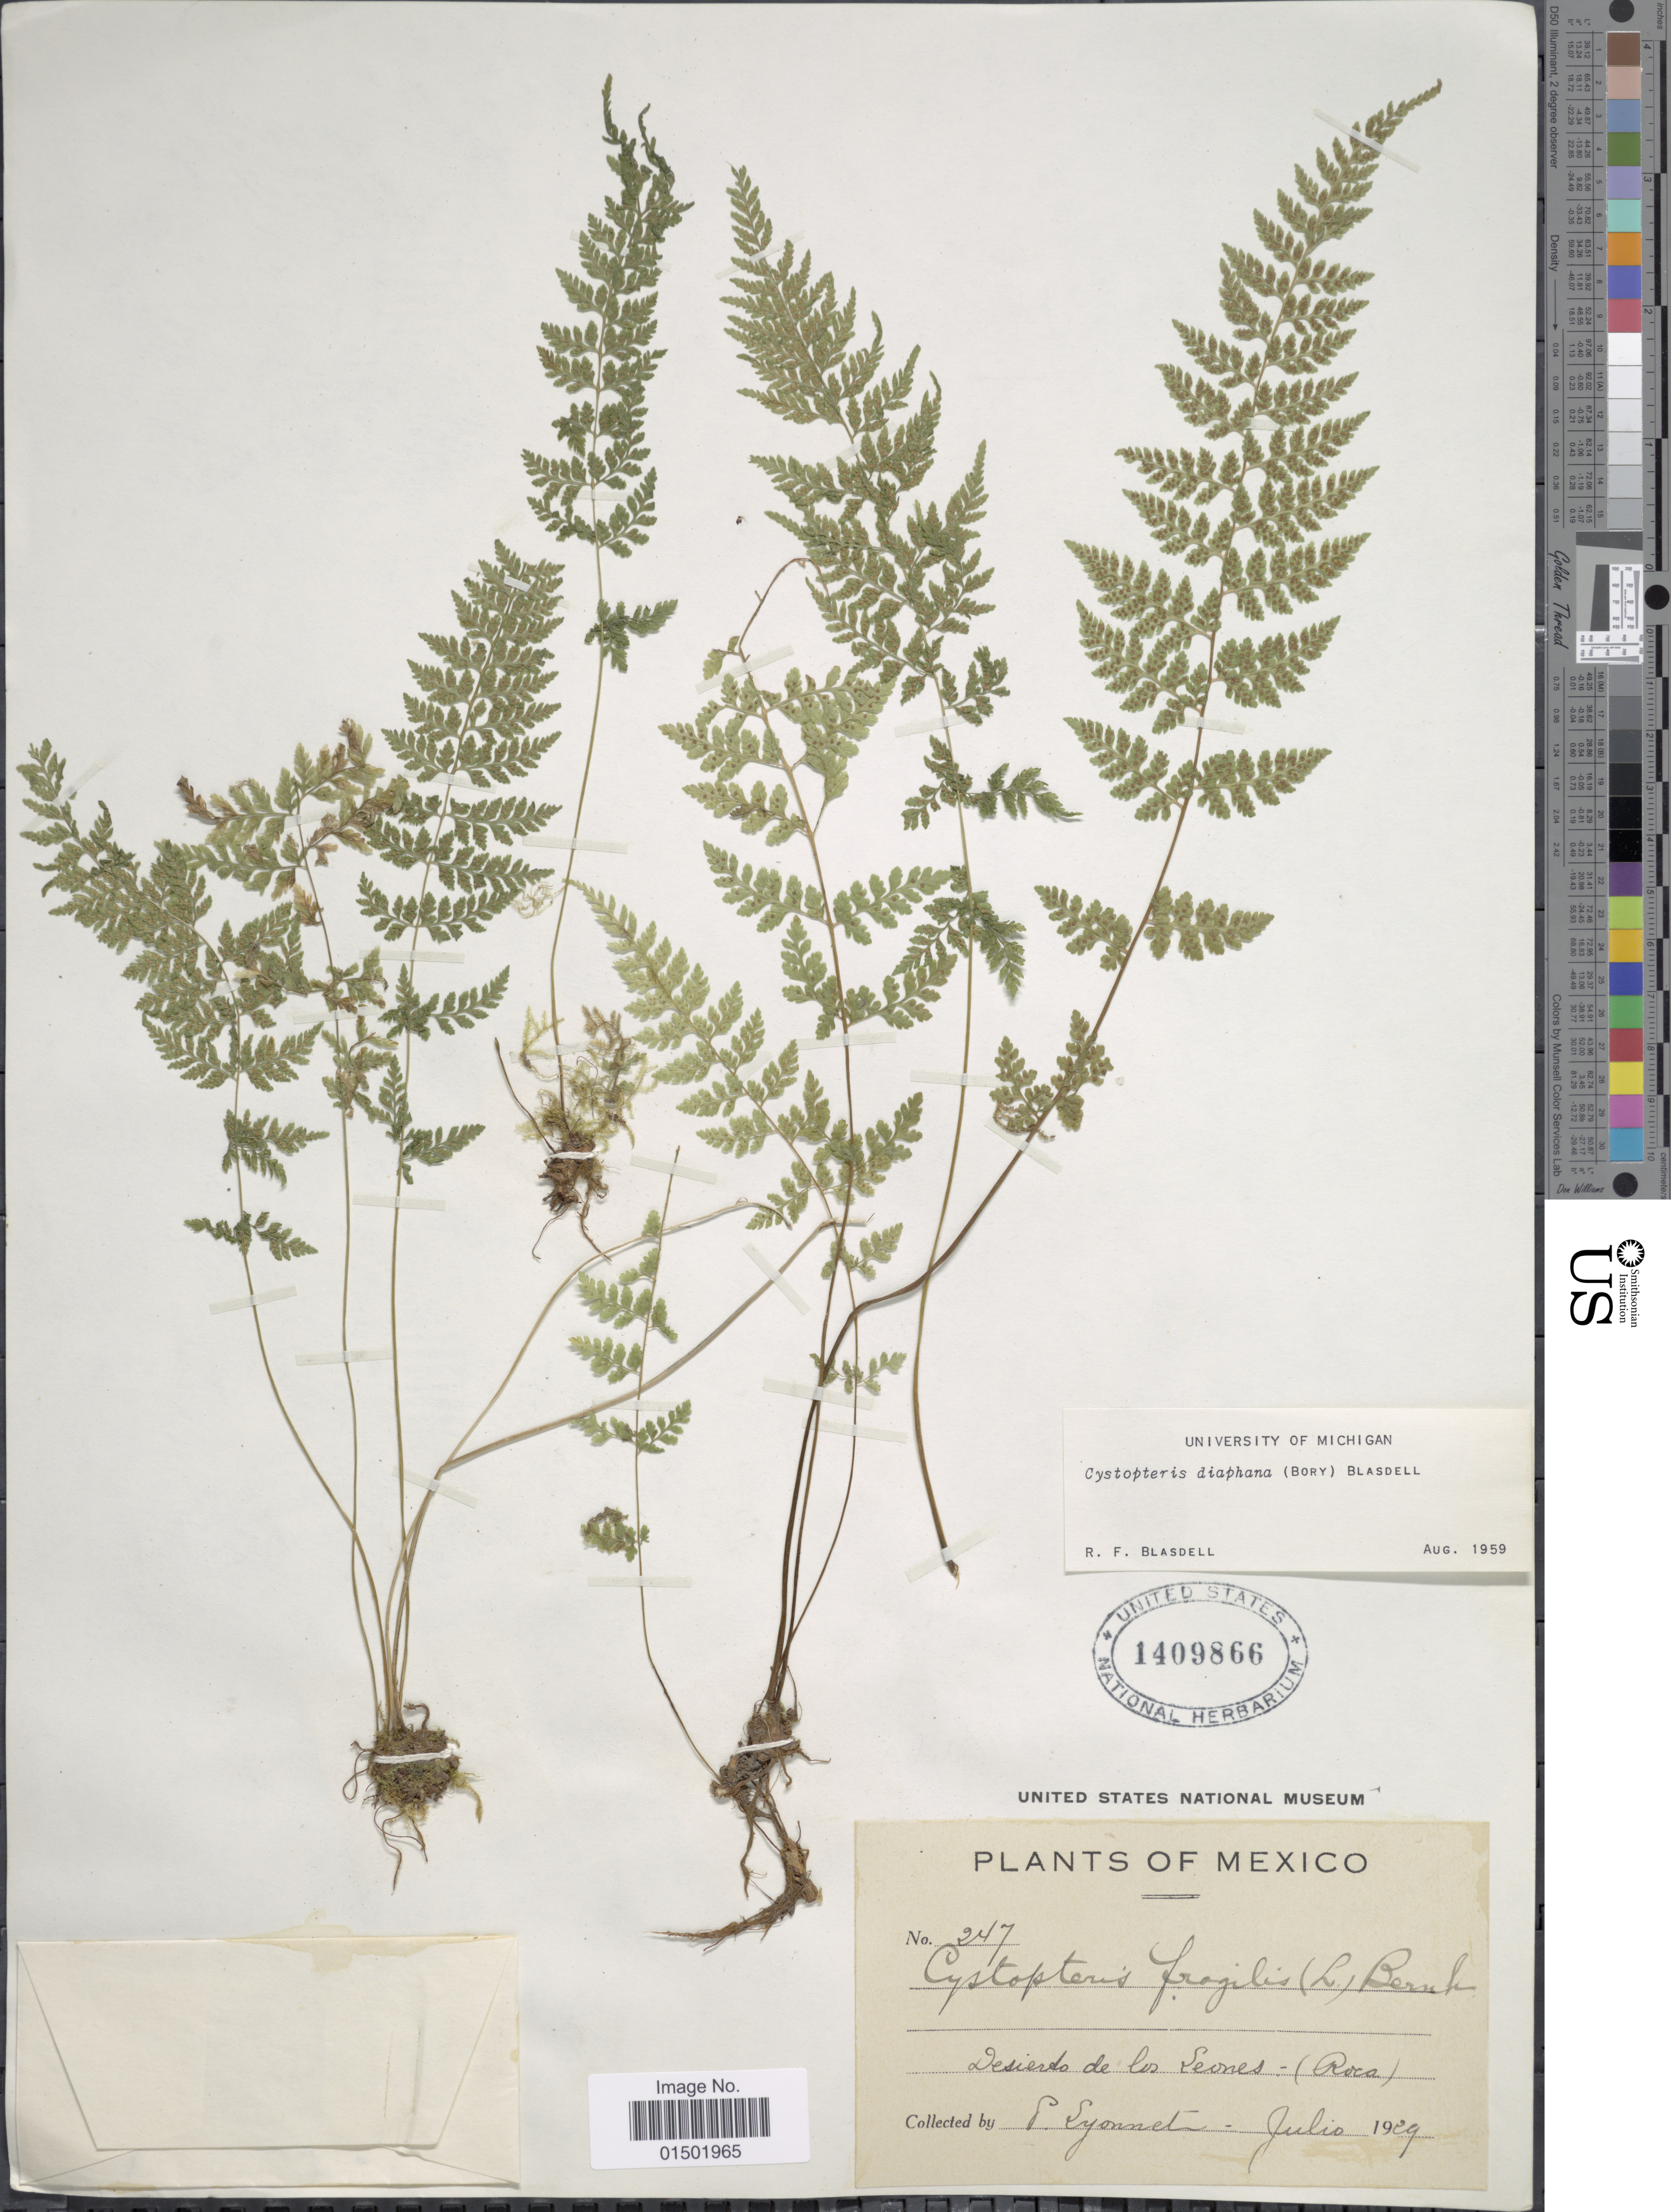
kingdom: Plantae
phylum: Tracheophyta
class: Polypodiopsida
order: Polypodiales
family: Cystopteridaceae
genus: Cystopteris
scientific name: Cystopteris diaphana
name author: (Bory) Blasdell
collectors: P. Lyonnet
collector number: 247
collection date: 1929-07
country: Mexico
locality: Desierto de los Leones - (Roca)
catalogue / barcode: US 1409866